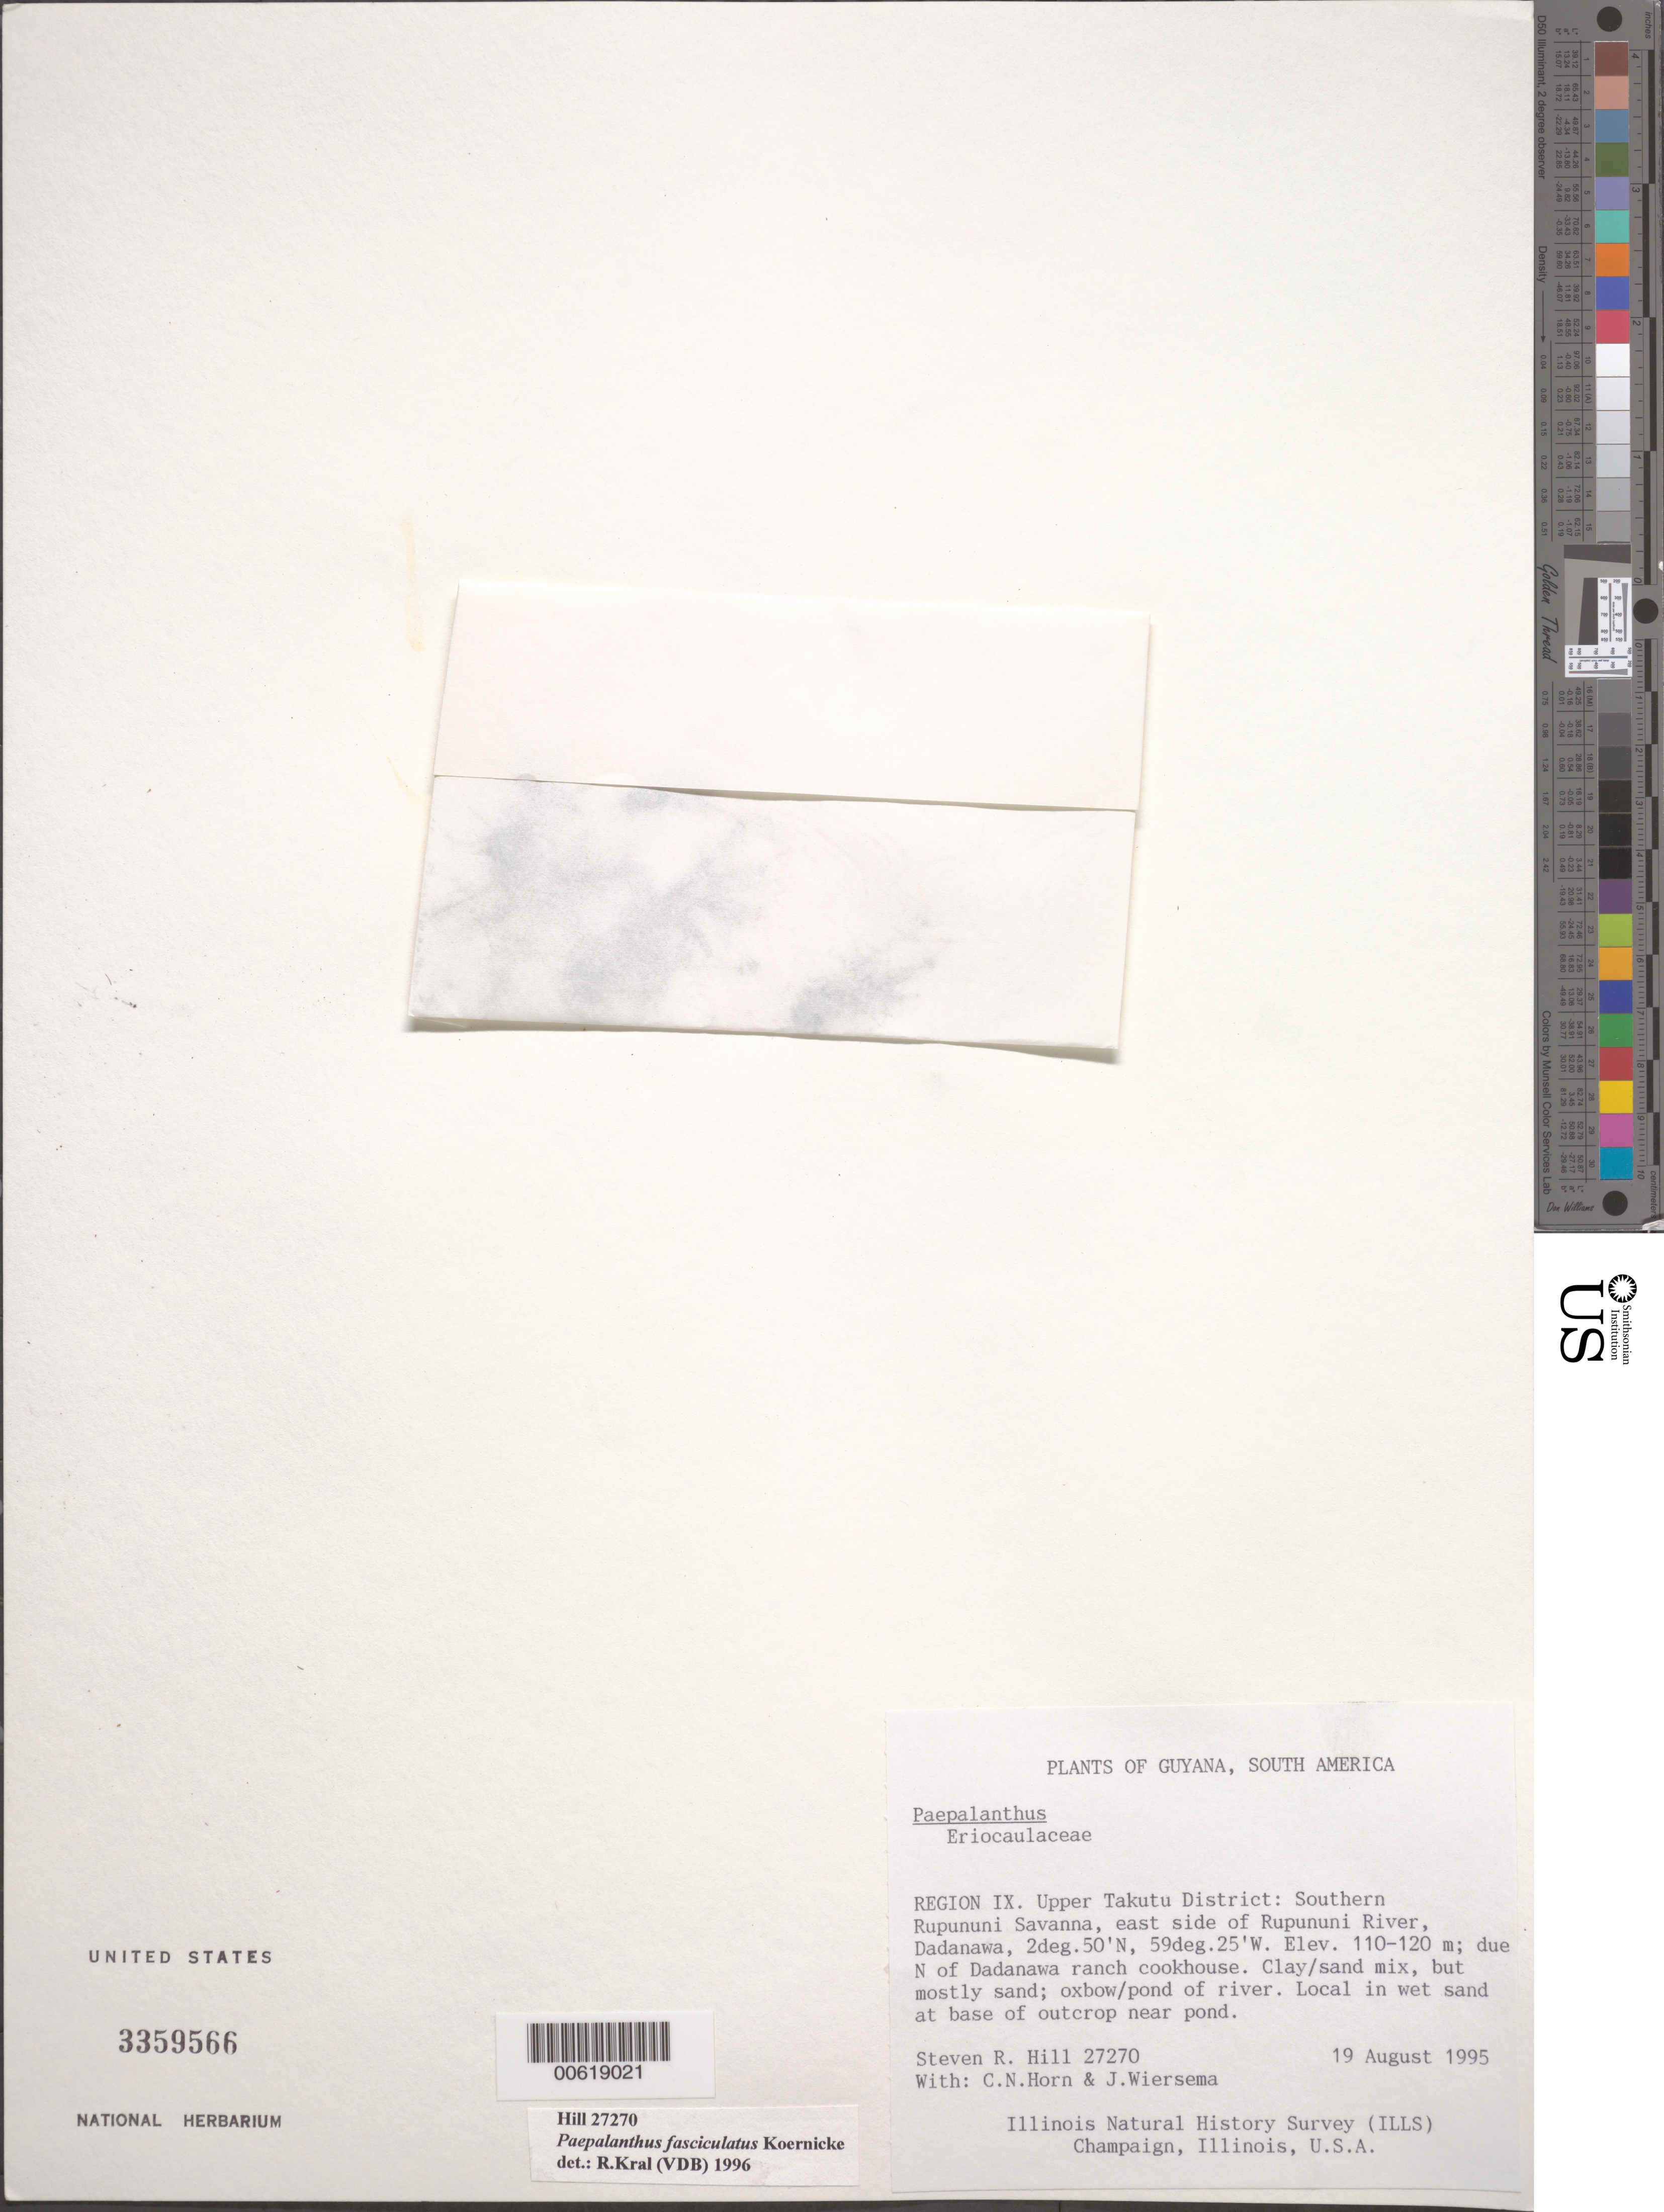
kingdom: Plantae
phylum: Tracheophyta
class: Liliopsida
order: Poales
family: Eriocaulaceae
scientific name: Giuliettia fasciculata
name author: (Rottb.) Andrino & Sano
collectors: S. R. Hill, C. N. Horn & J. H. Wiersema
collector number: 27270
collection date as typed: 19-Aug-95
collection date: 1995-08-19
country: Guyana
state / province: U. Takutu-U. Essequibo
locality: Dadanawa, southern Rupununi Savanna, E side of Rupununi R.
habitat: Clay/sand mix but mostly sand; oxbow /pond of river Local in wet sand at base of outcrop near pond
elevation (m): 110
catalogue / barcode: US 3359566